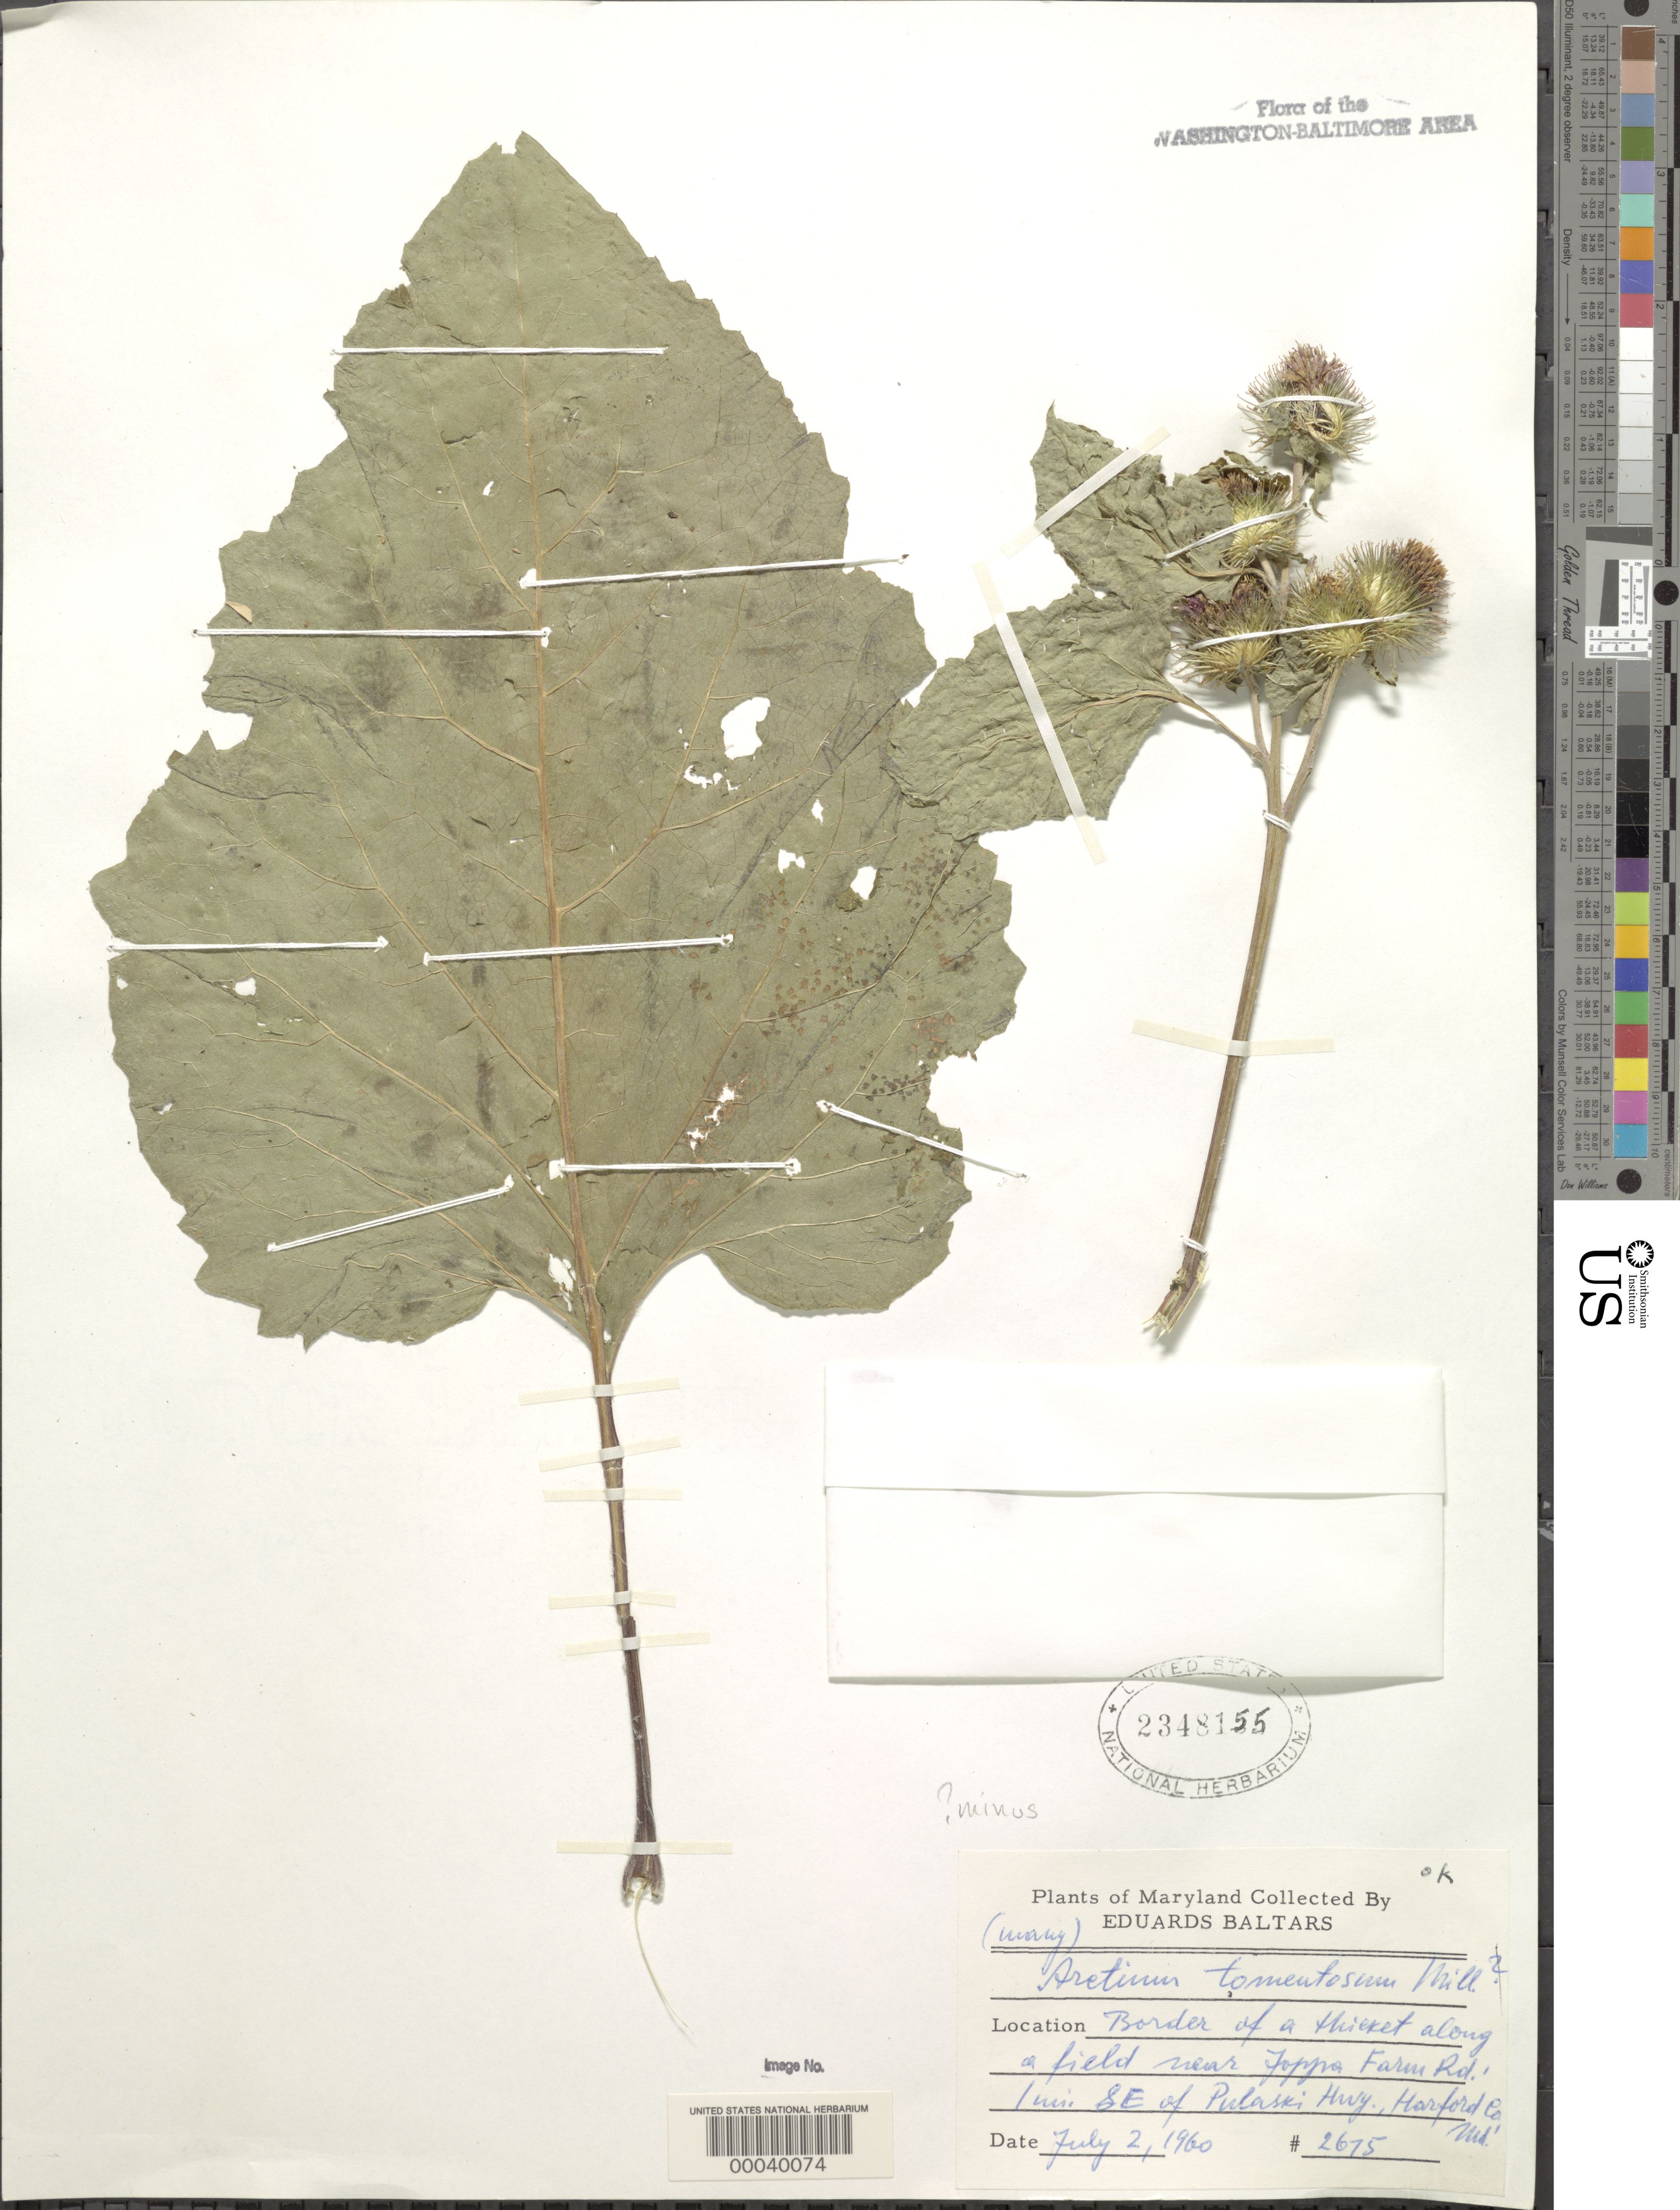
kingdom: Plantae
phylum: Tracheophyta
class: Magnoliopsida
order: Asterales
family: Asteraceae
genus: Arctium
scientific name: Arctium tomentosum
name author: Mill.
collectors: E. Baltars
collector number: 2675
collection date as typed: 02 Jul 1960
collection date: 1960-07-02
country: United States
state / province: Maryland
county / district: Harford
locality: SE of Pulaski Highway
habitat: Thicket border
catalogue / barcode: US 2348155